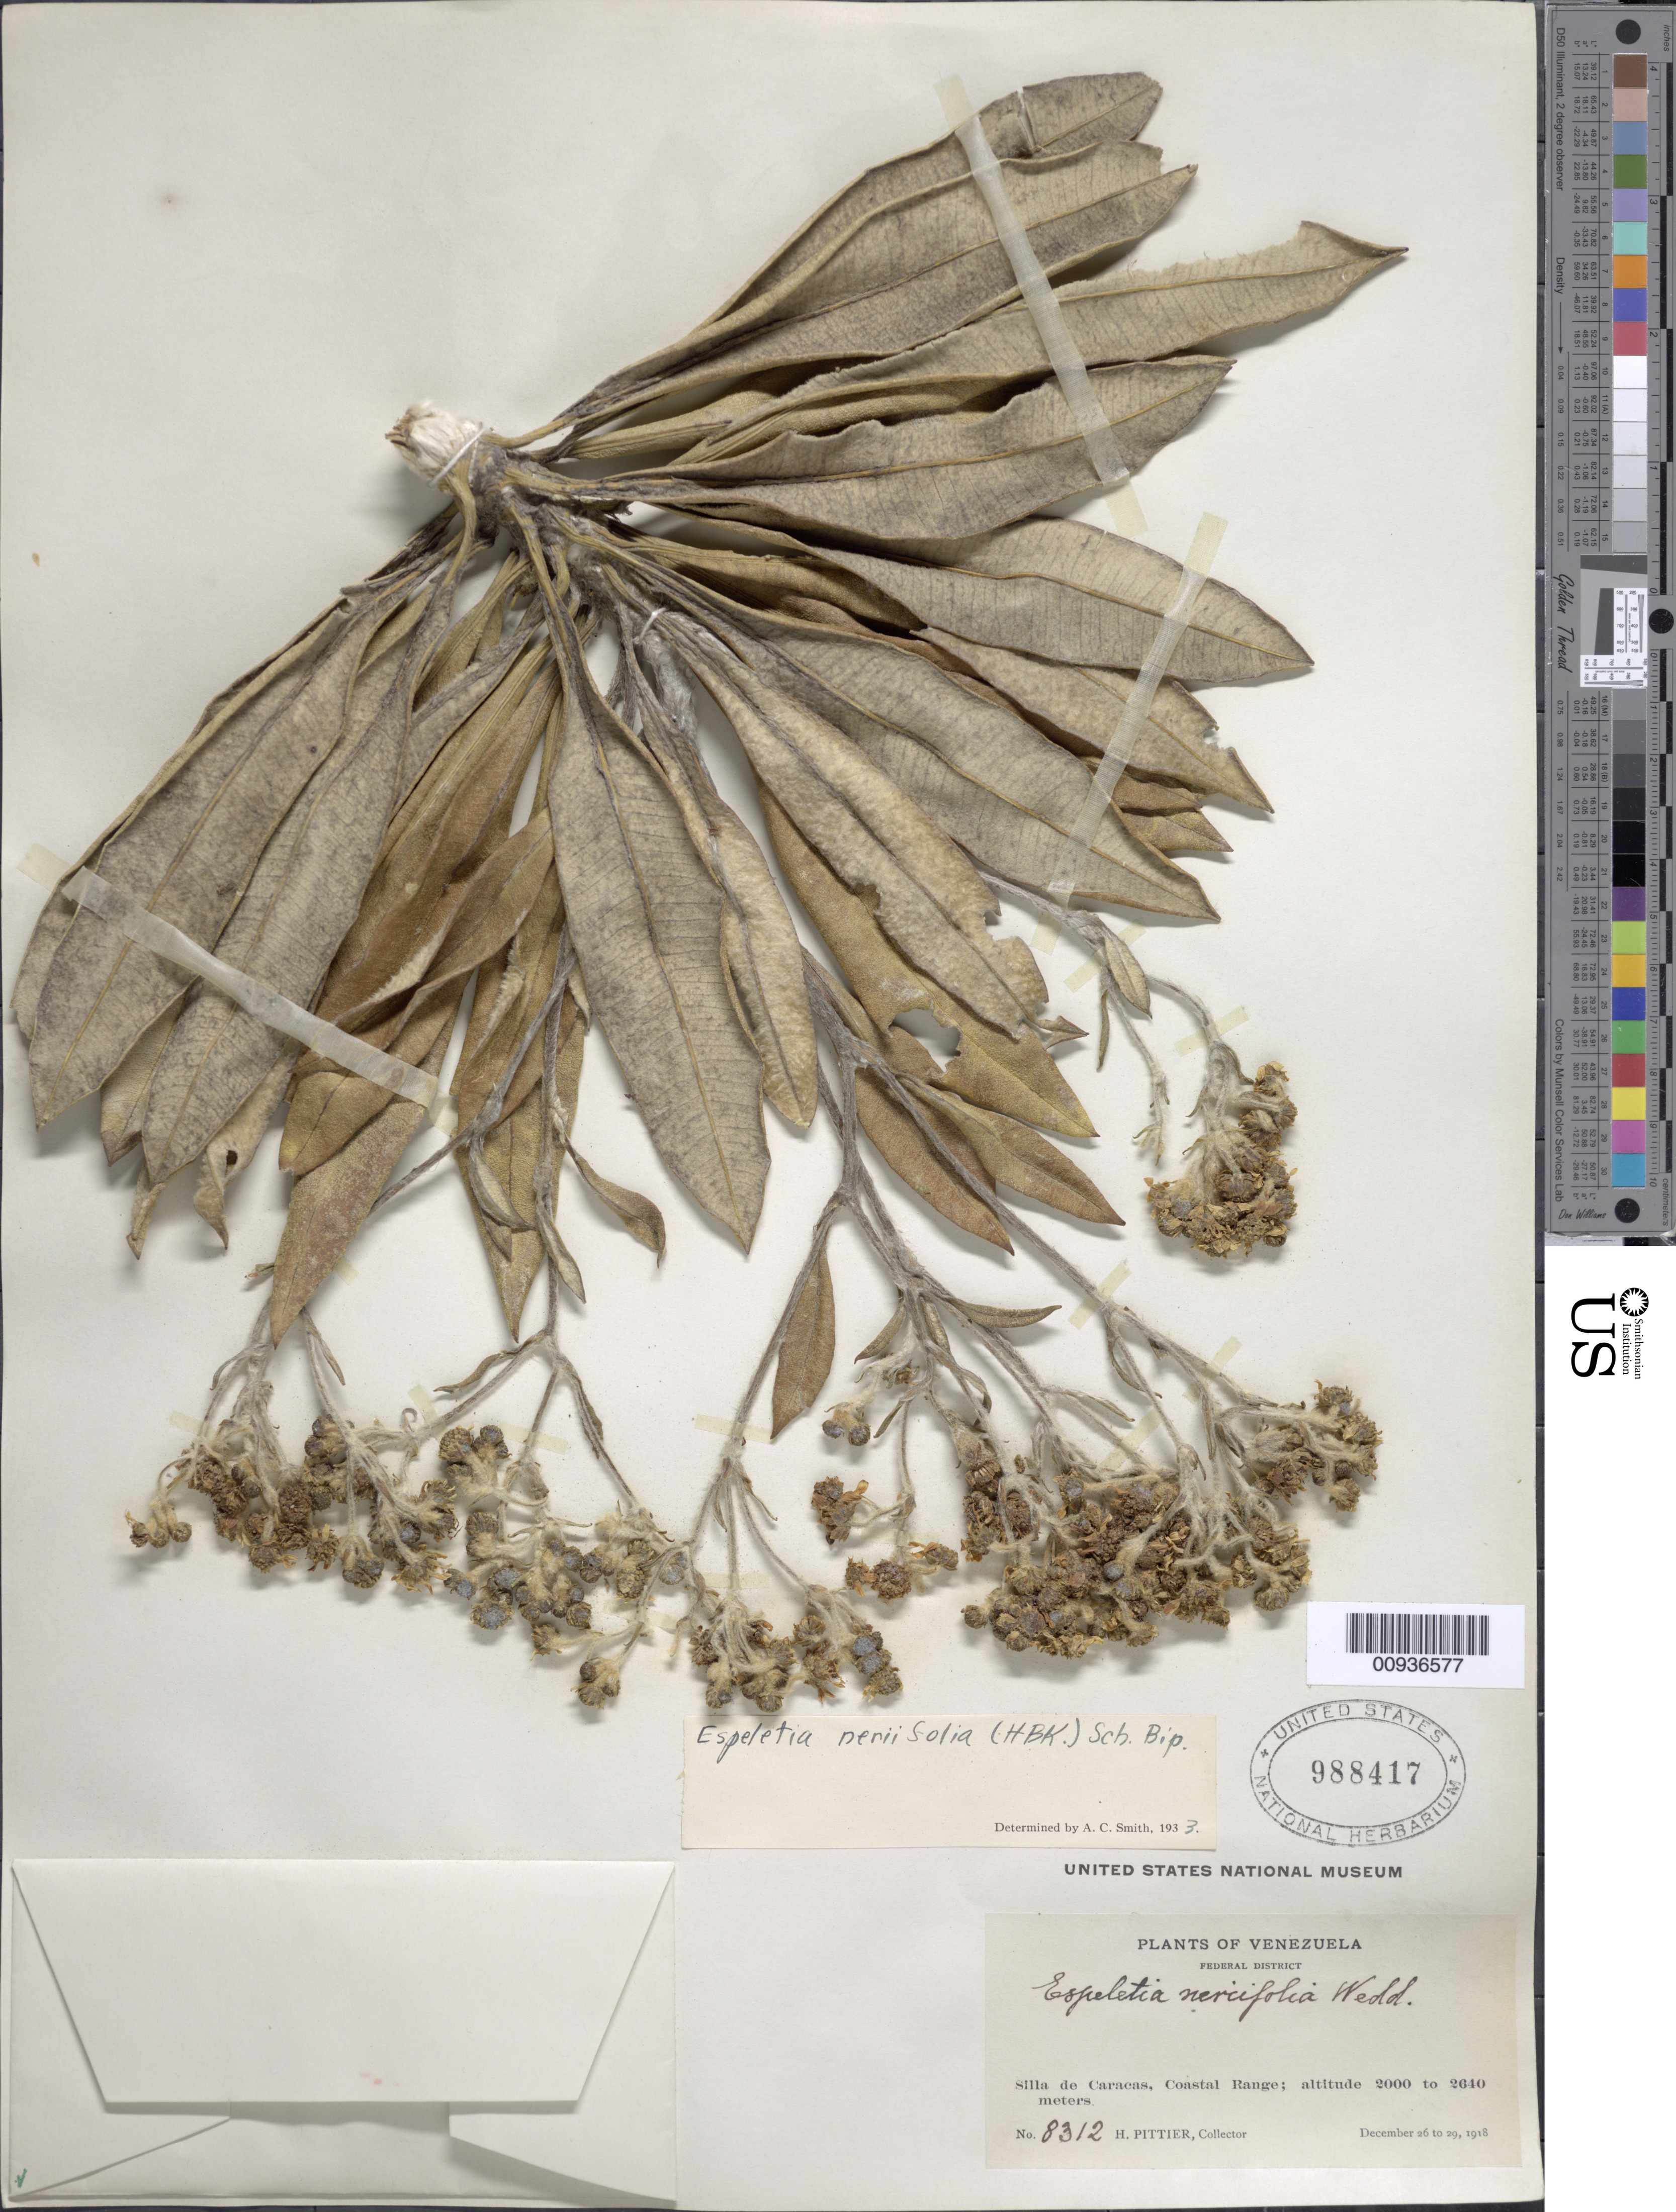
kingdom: Plantae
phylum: Tracheophyta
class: Magnoliopsida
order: Asterales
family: Asteraceae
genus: Libanothamnus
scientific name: Libanothamnus neriifolius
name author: (Sch. Bip. ex Wedd.) Ernst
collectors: H. F. Pittier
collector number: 8312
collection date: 1918-12-26/1918-12-29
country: Venezuela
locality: Silla de Caracas, Coastal Range.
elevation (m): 2000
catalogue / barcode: US 988417